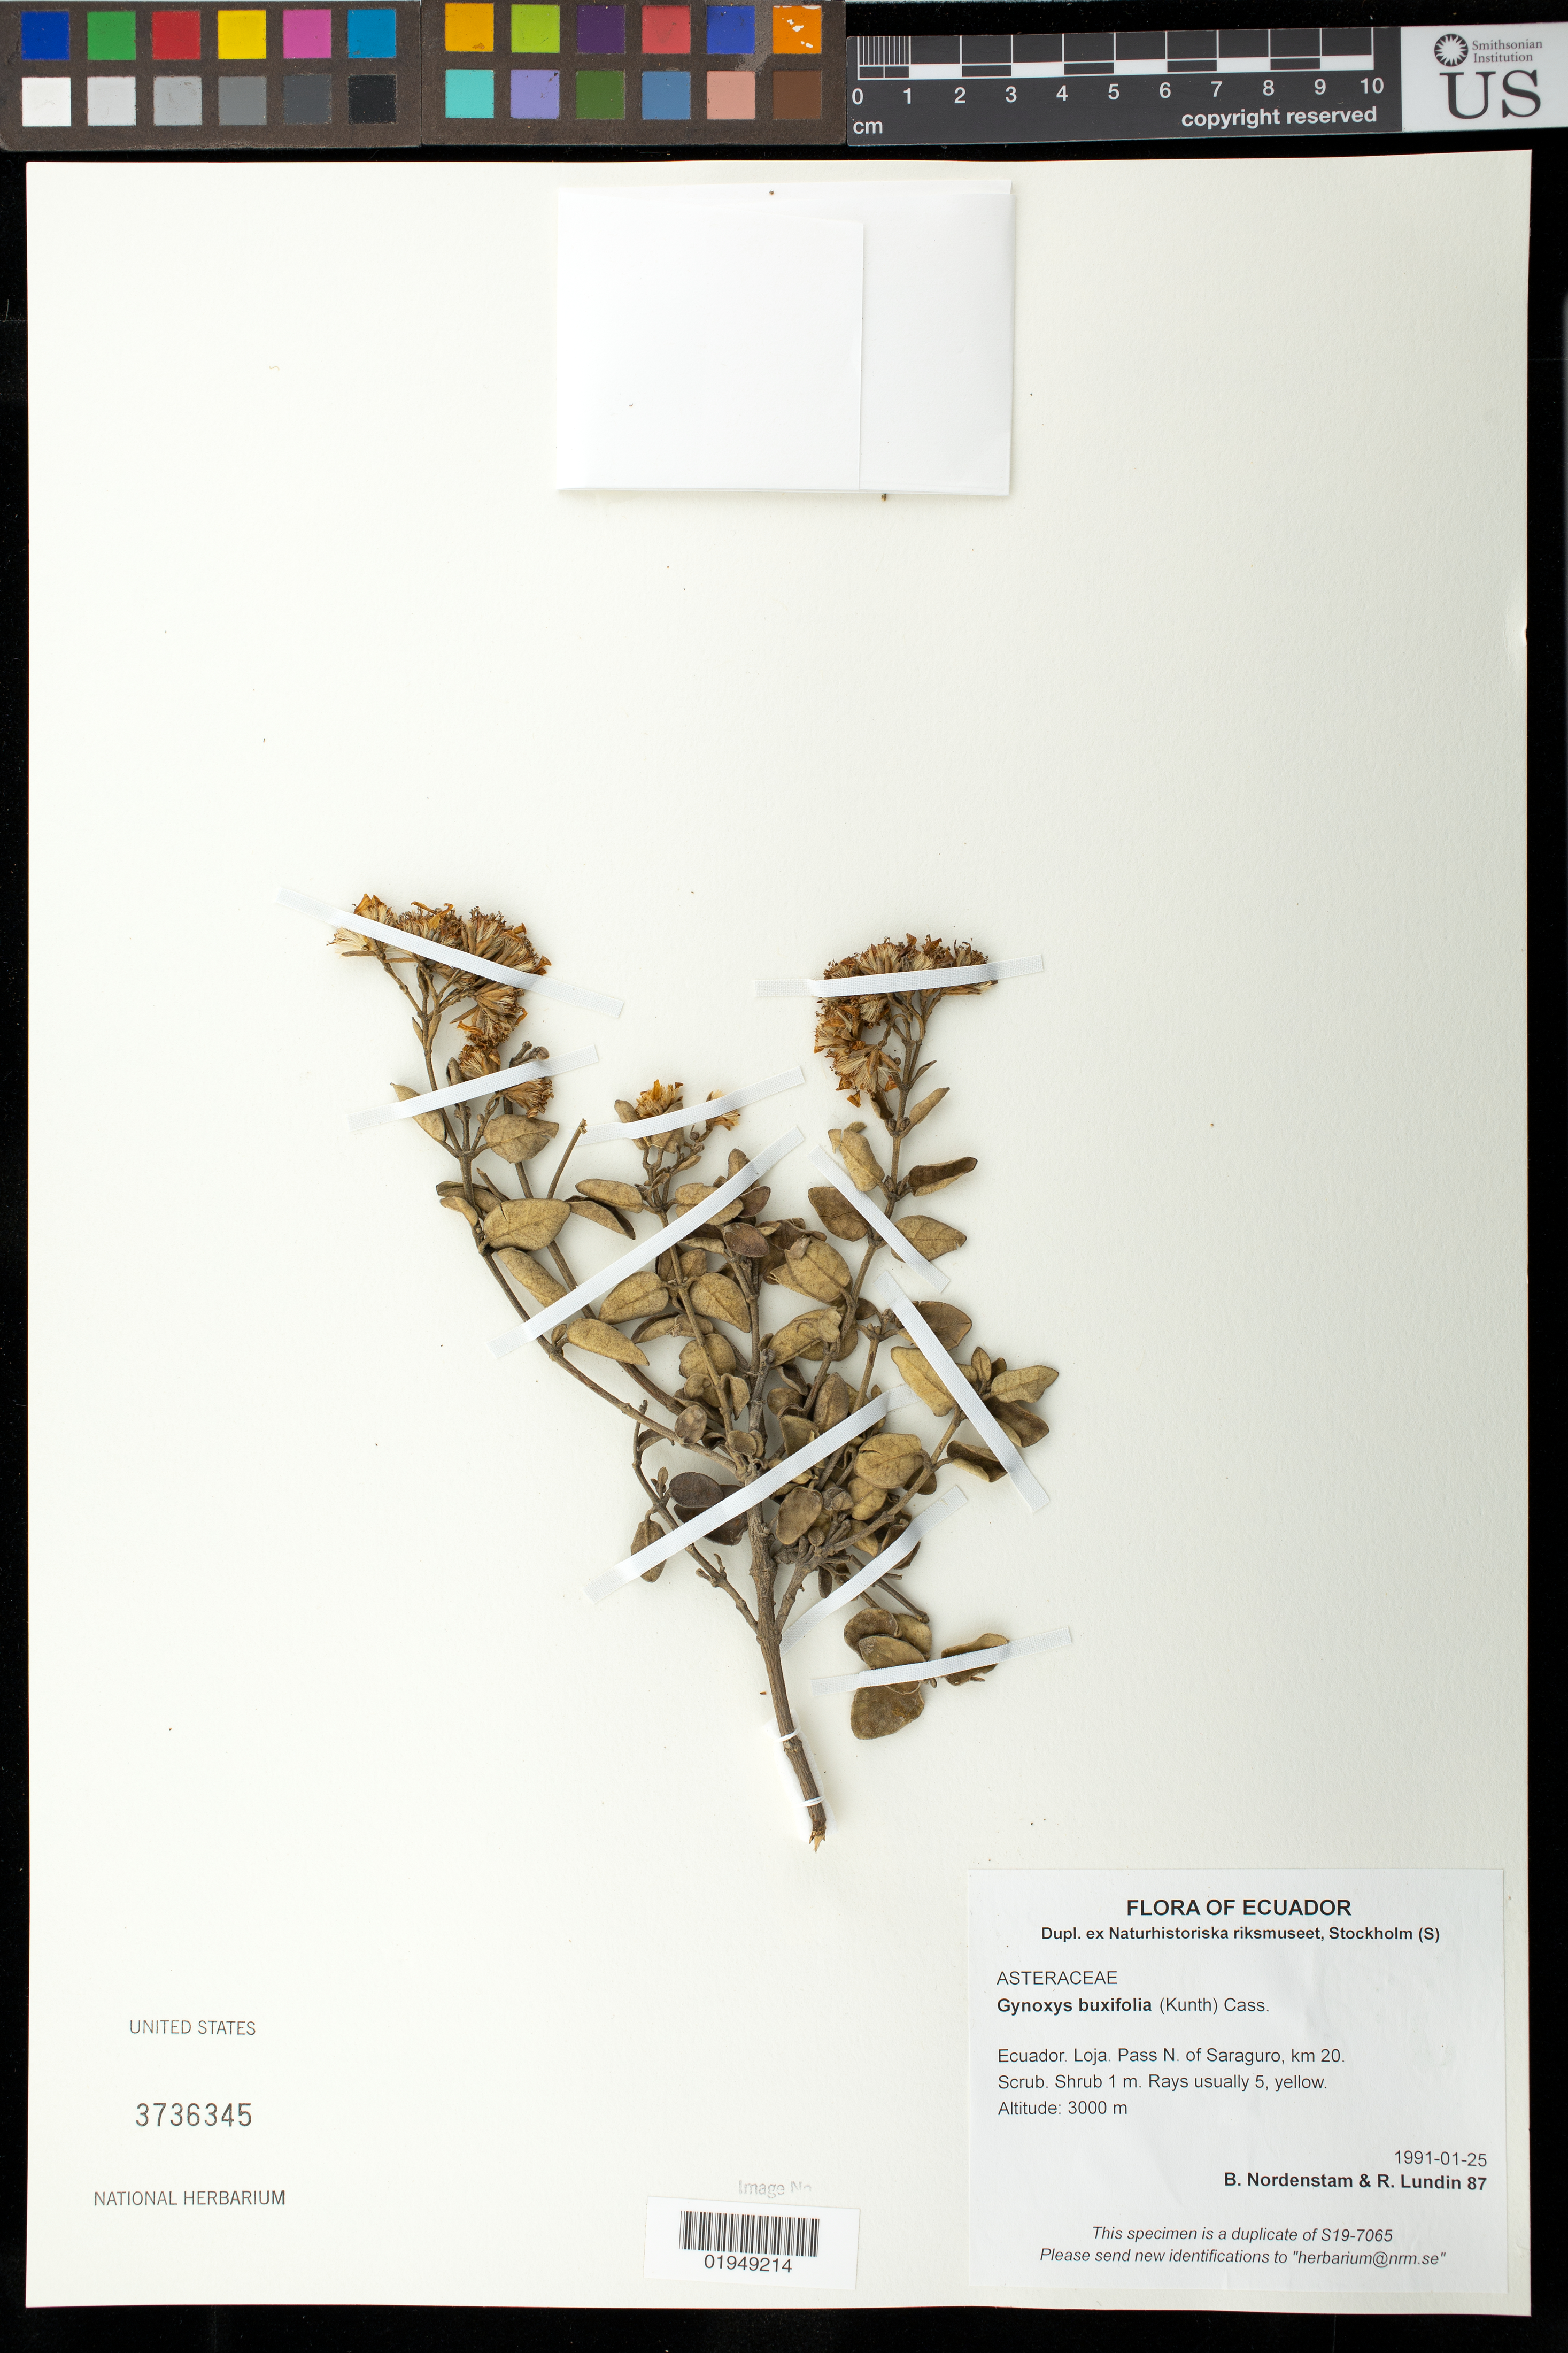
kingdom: Plantae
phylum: Tracheophyta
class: Magnoliopsida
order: Asterales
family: Asteraceae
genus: Gynoxys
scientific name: Gynoxys buxifolia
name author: (Kunth) Cass.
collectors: B. Nordenstam & R. Lundin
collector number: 87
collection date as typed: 1991-01-25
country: Ecuador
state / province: Loja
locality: Pass N. of Saraguro, km 20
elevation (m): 3000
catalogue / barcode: US 3736345